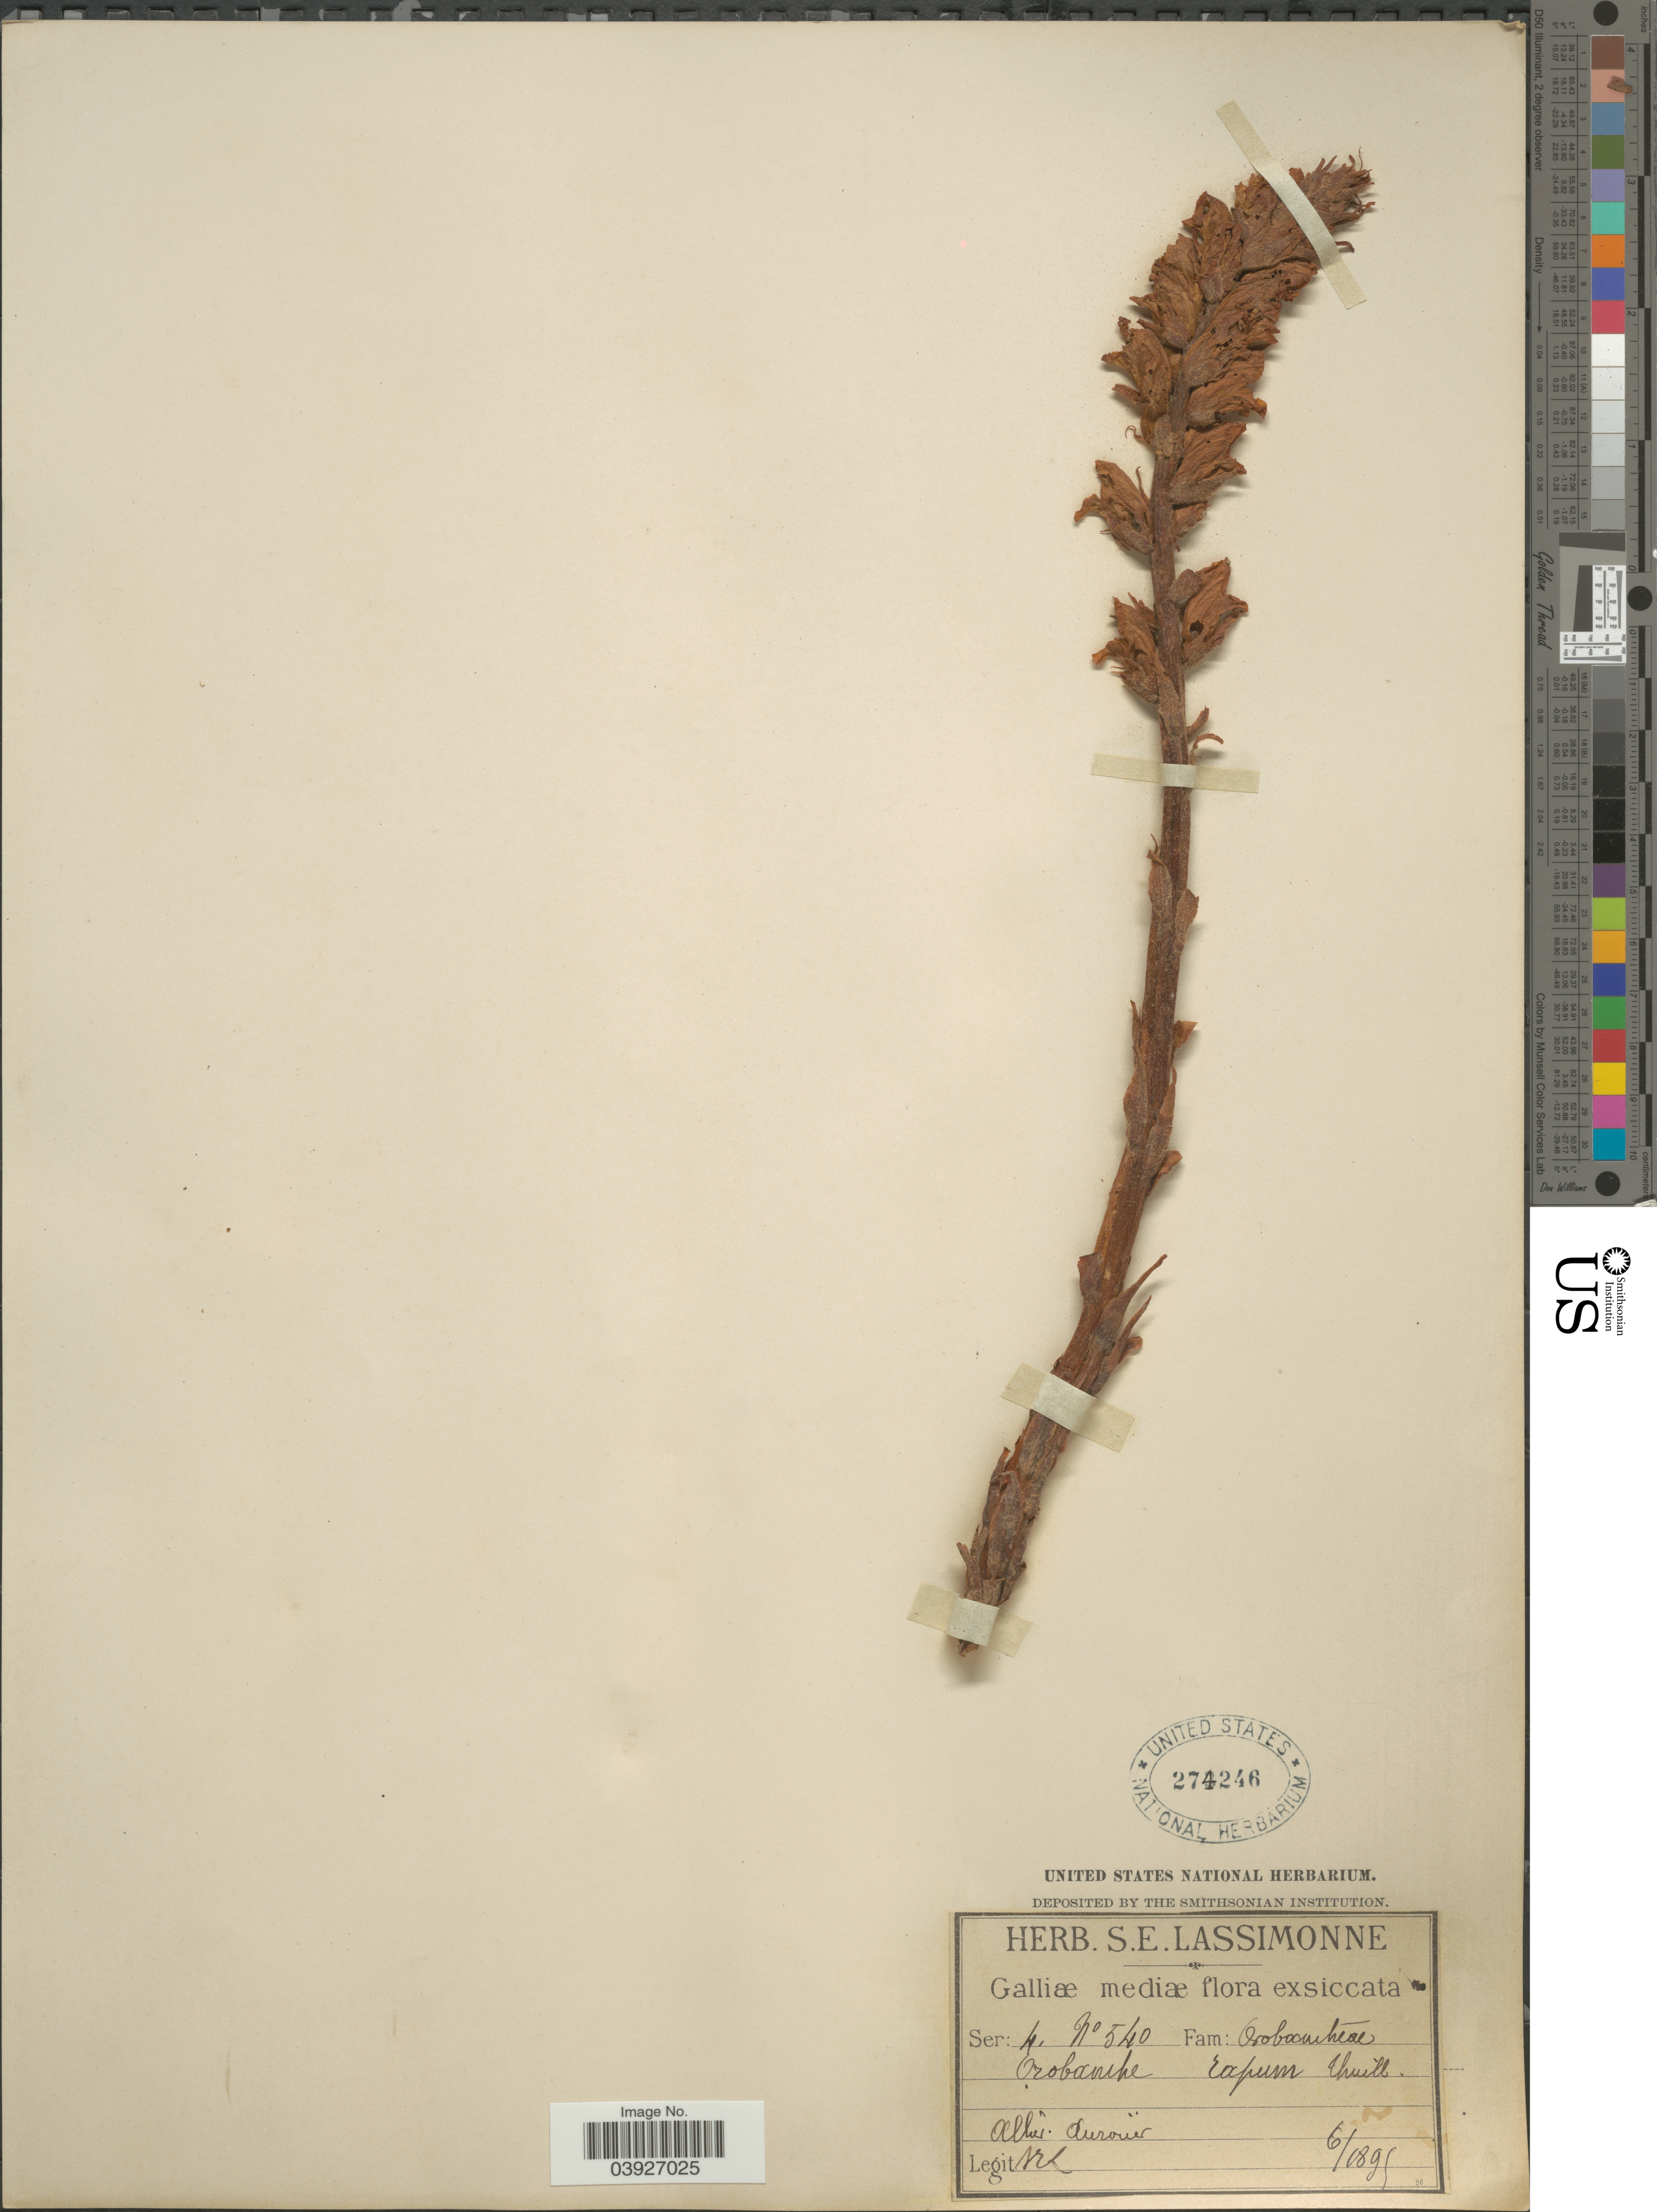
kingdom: Plantae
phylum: Tracheophyta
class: Magnoliopsida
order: Lamiales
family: Orobanchaceae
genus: Orobanche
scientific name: Orobanche rapum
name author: Wallr.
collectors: S. Lassimonne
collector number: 540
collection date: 1895-06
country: France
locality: Galliæ mediæ. Allier - Aurouër.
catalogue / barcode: US 274246